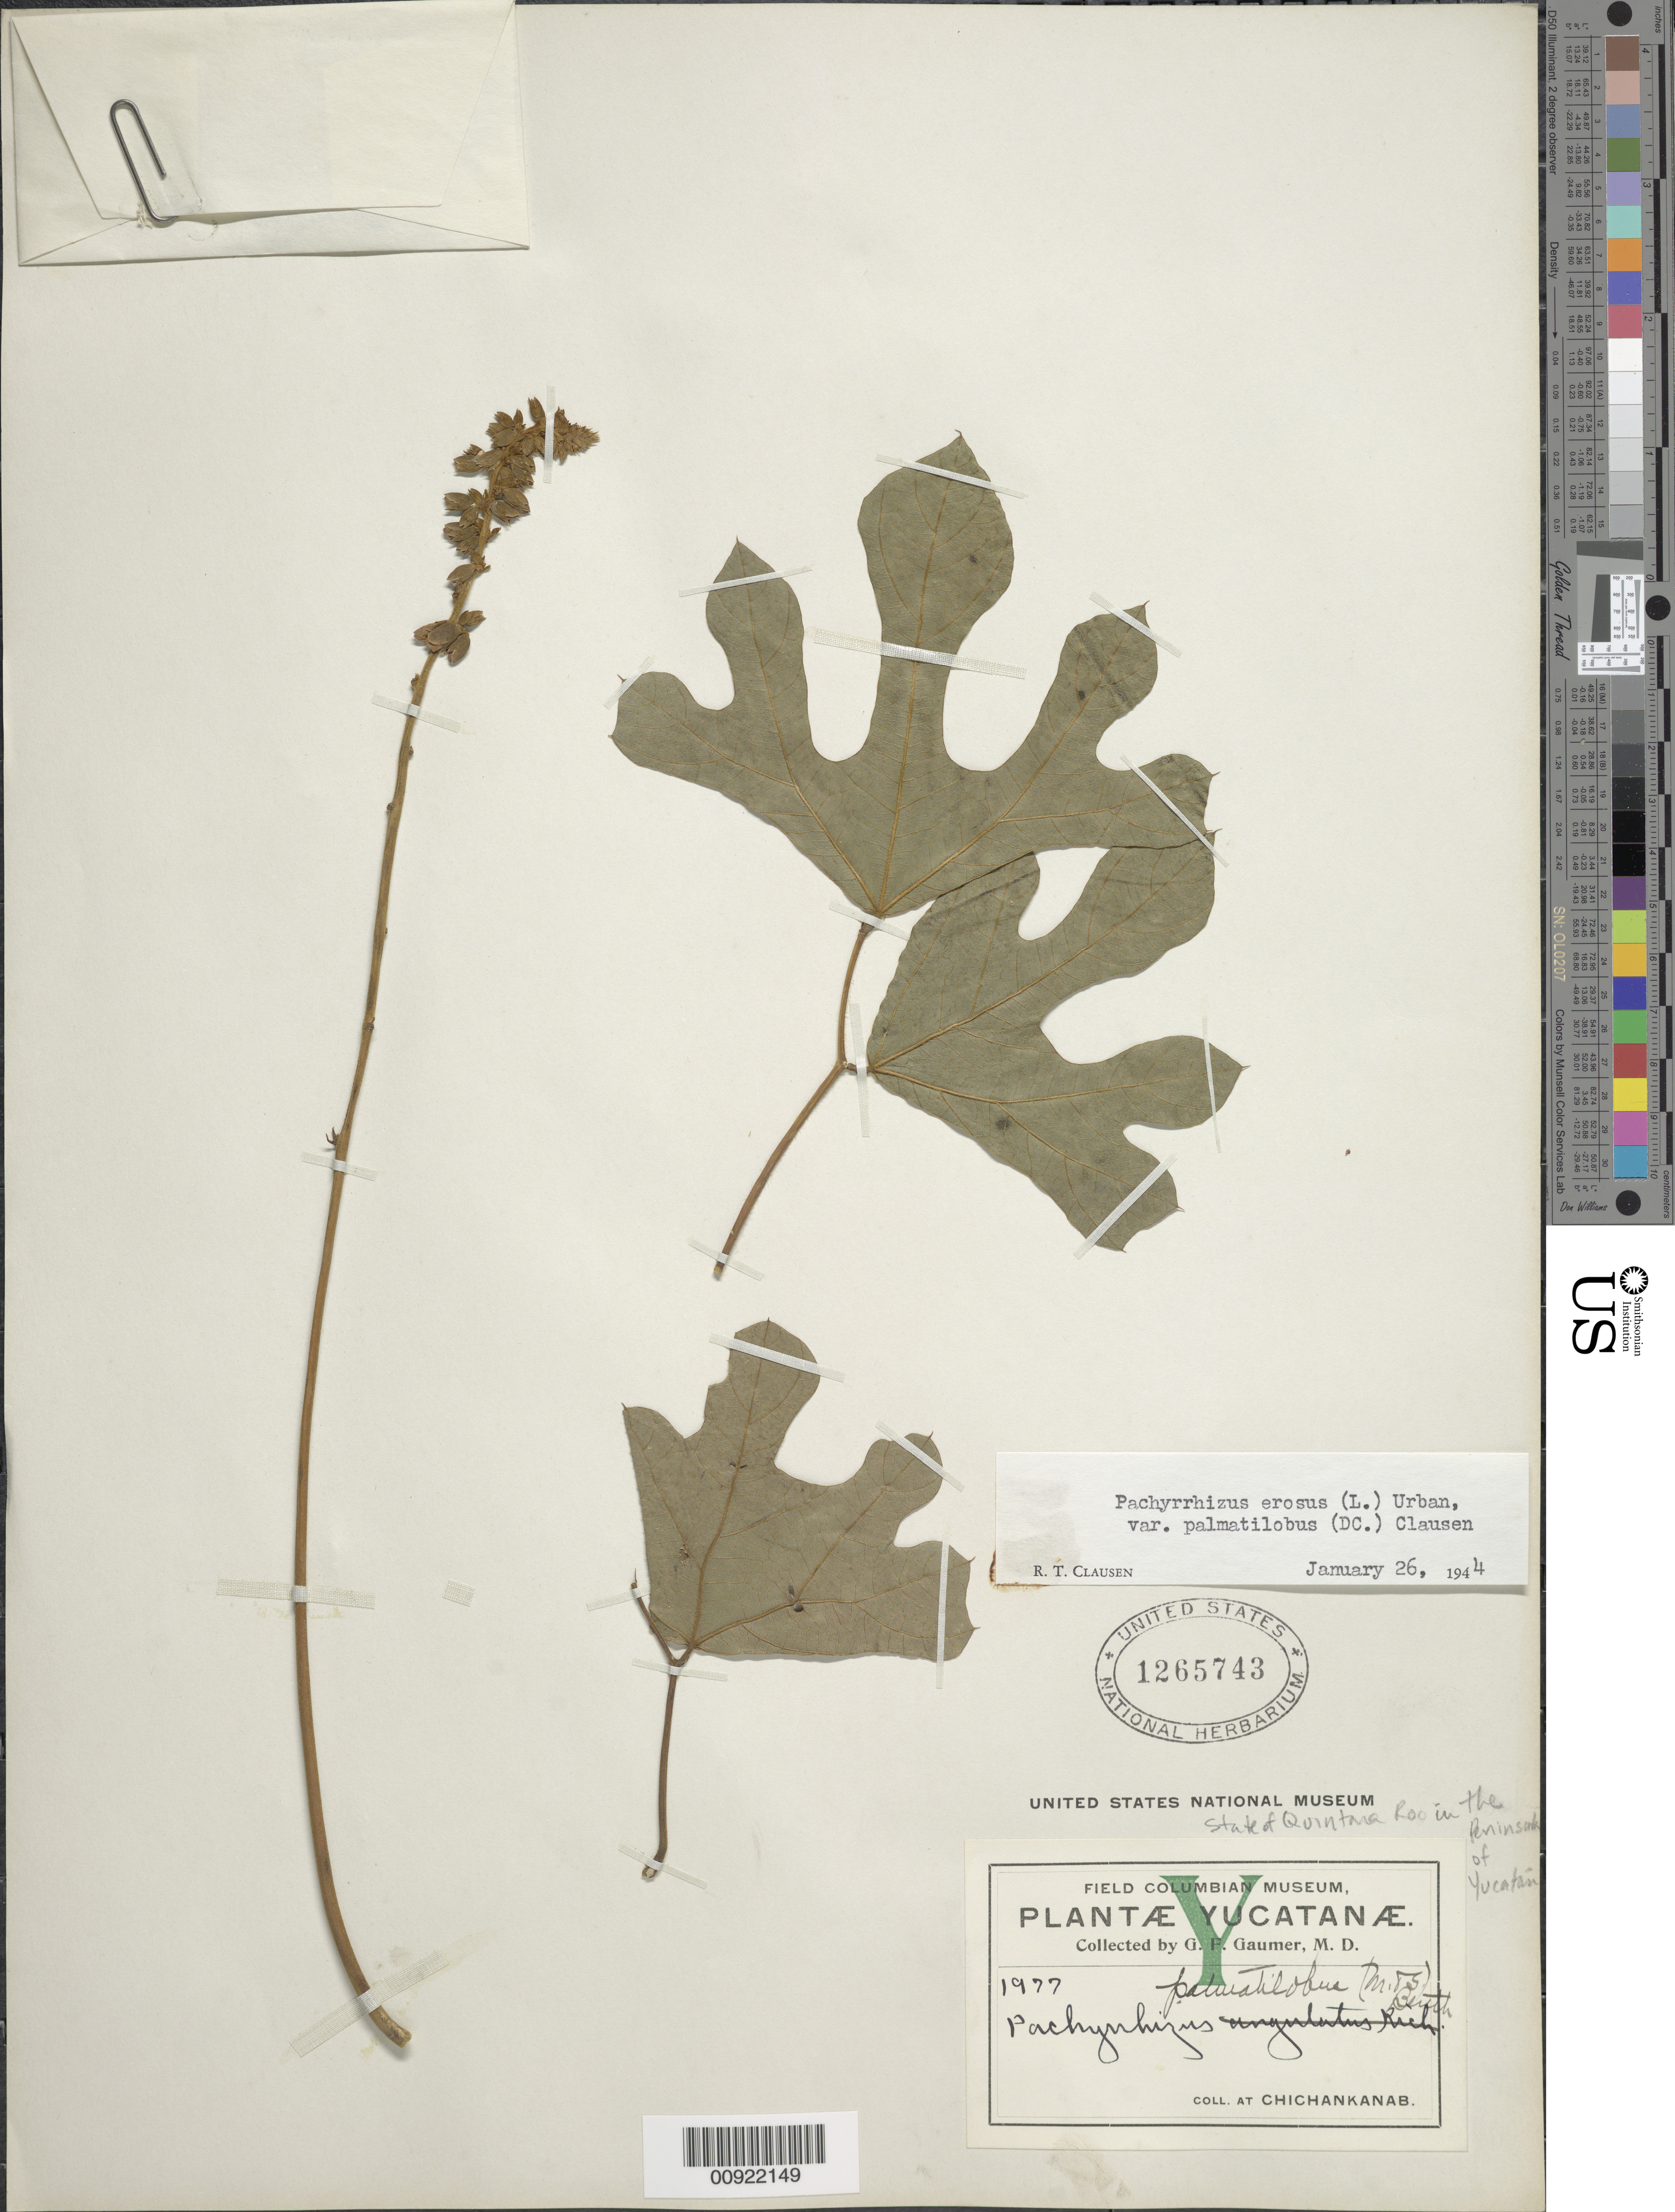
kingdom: Plantae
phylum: Tracheophyta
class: Magnoliopsida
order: Fabales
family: Fabaceae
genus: Pachyrhizus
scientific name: Pachyrhizus erosus var. palmatilobus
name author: (L.) Urb.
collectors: G. F. Gaumer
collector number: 1977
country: Mexico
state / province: Quintana Roo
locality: Chichankanab.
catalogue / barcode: US 1265743